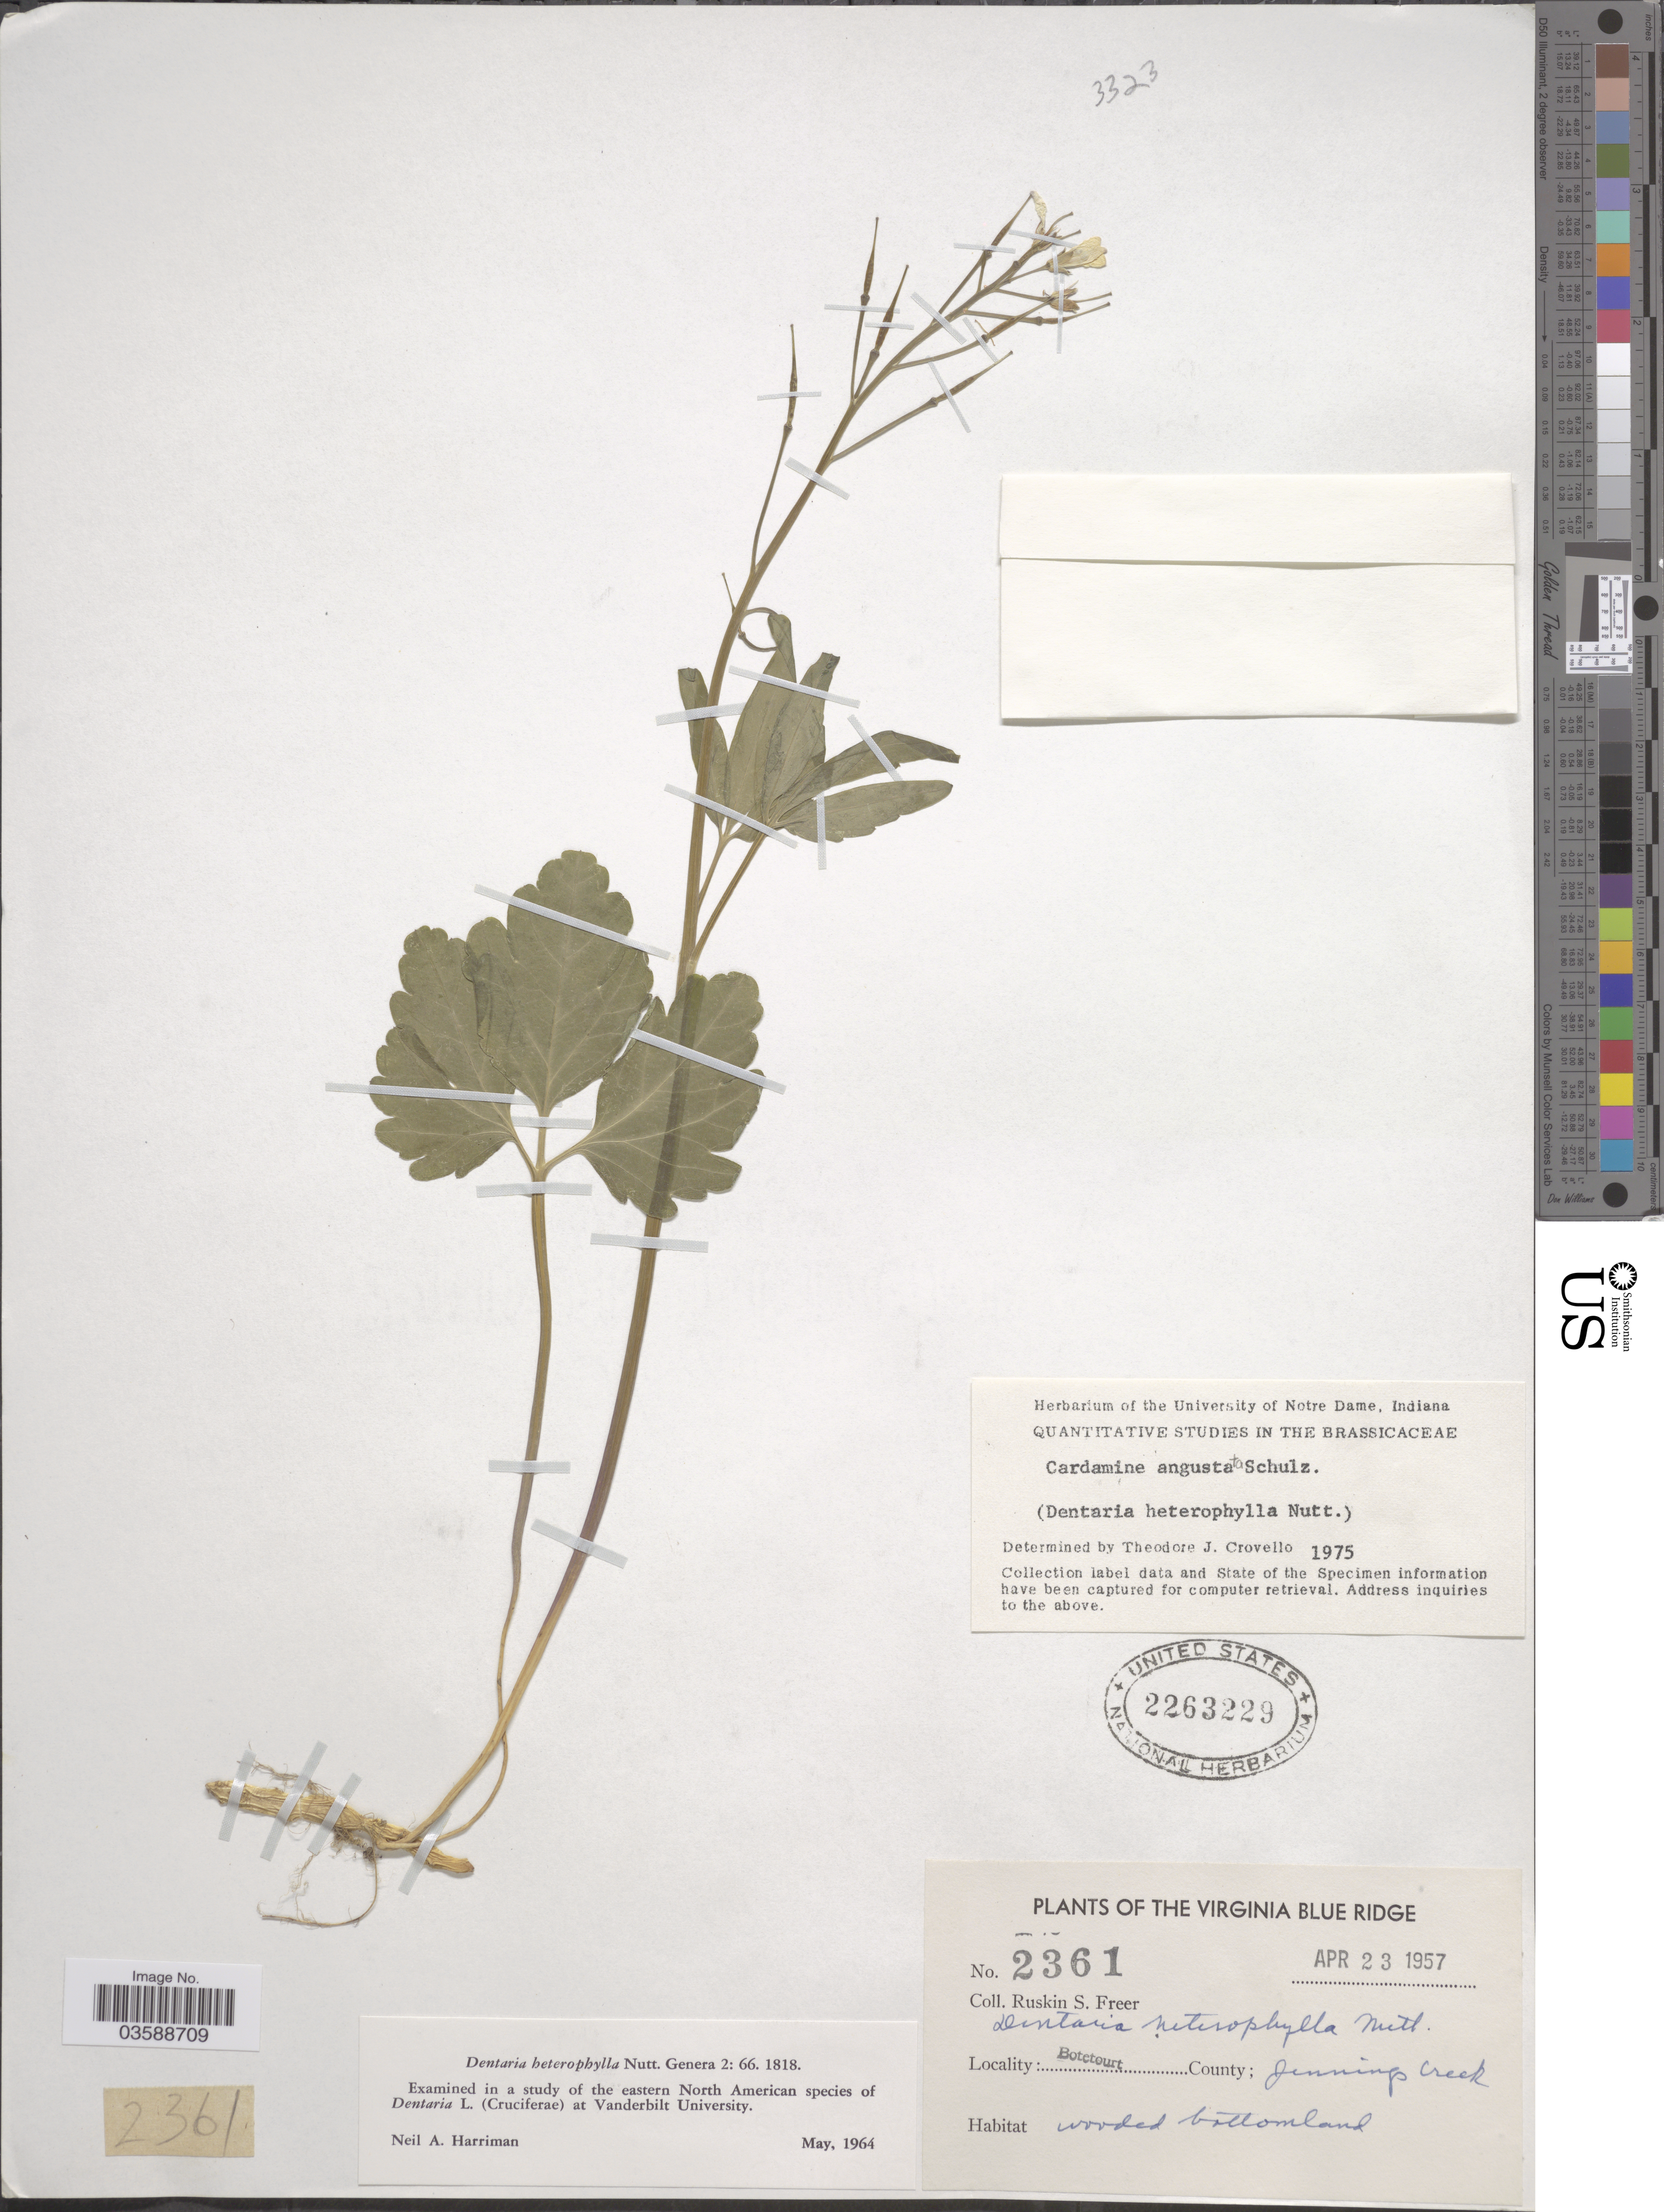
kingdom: Plantae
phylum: Tracheophyta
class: Magnoliopsida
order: Brassicales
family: Brassicaceae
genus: Cardamine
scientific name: Cardamine angustata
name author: O.E. Schulz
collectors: R. Freer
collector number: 2361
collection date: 1957-04-23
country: United States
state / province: Virginia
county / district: Botetourt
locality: The Virginia Blue Ridge. Botetourt County; Jennings Creek.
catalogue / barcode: US 2263229